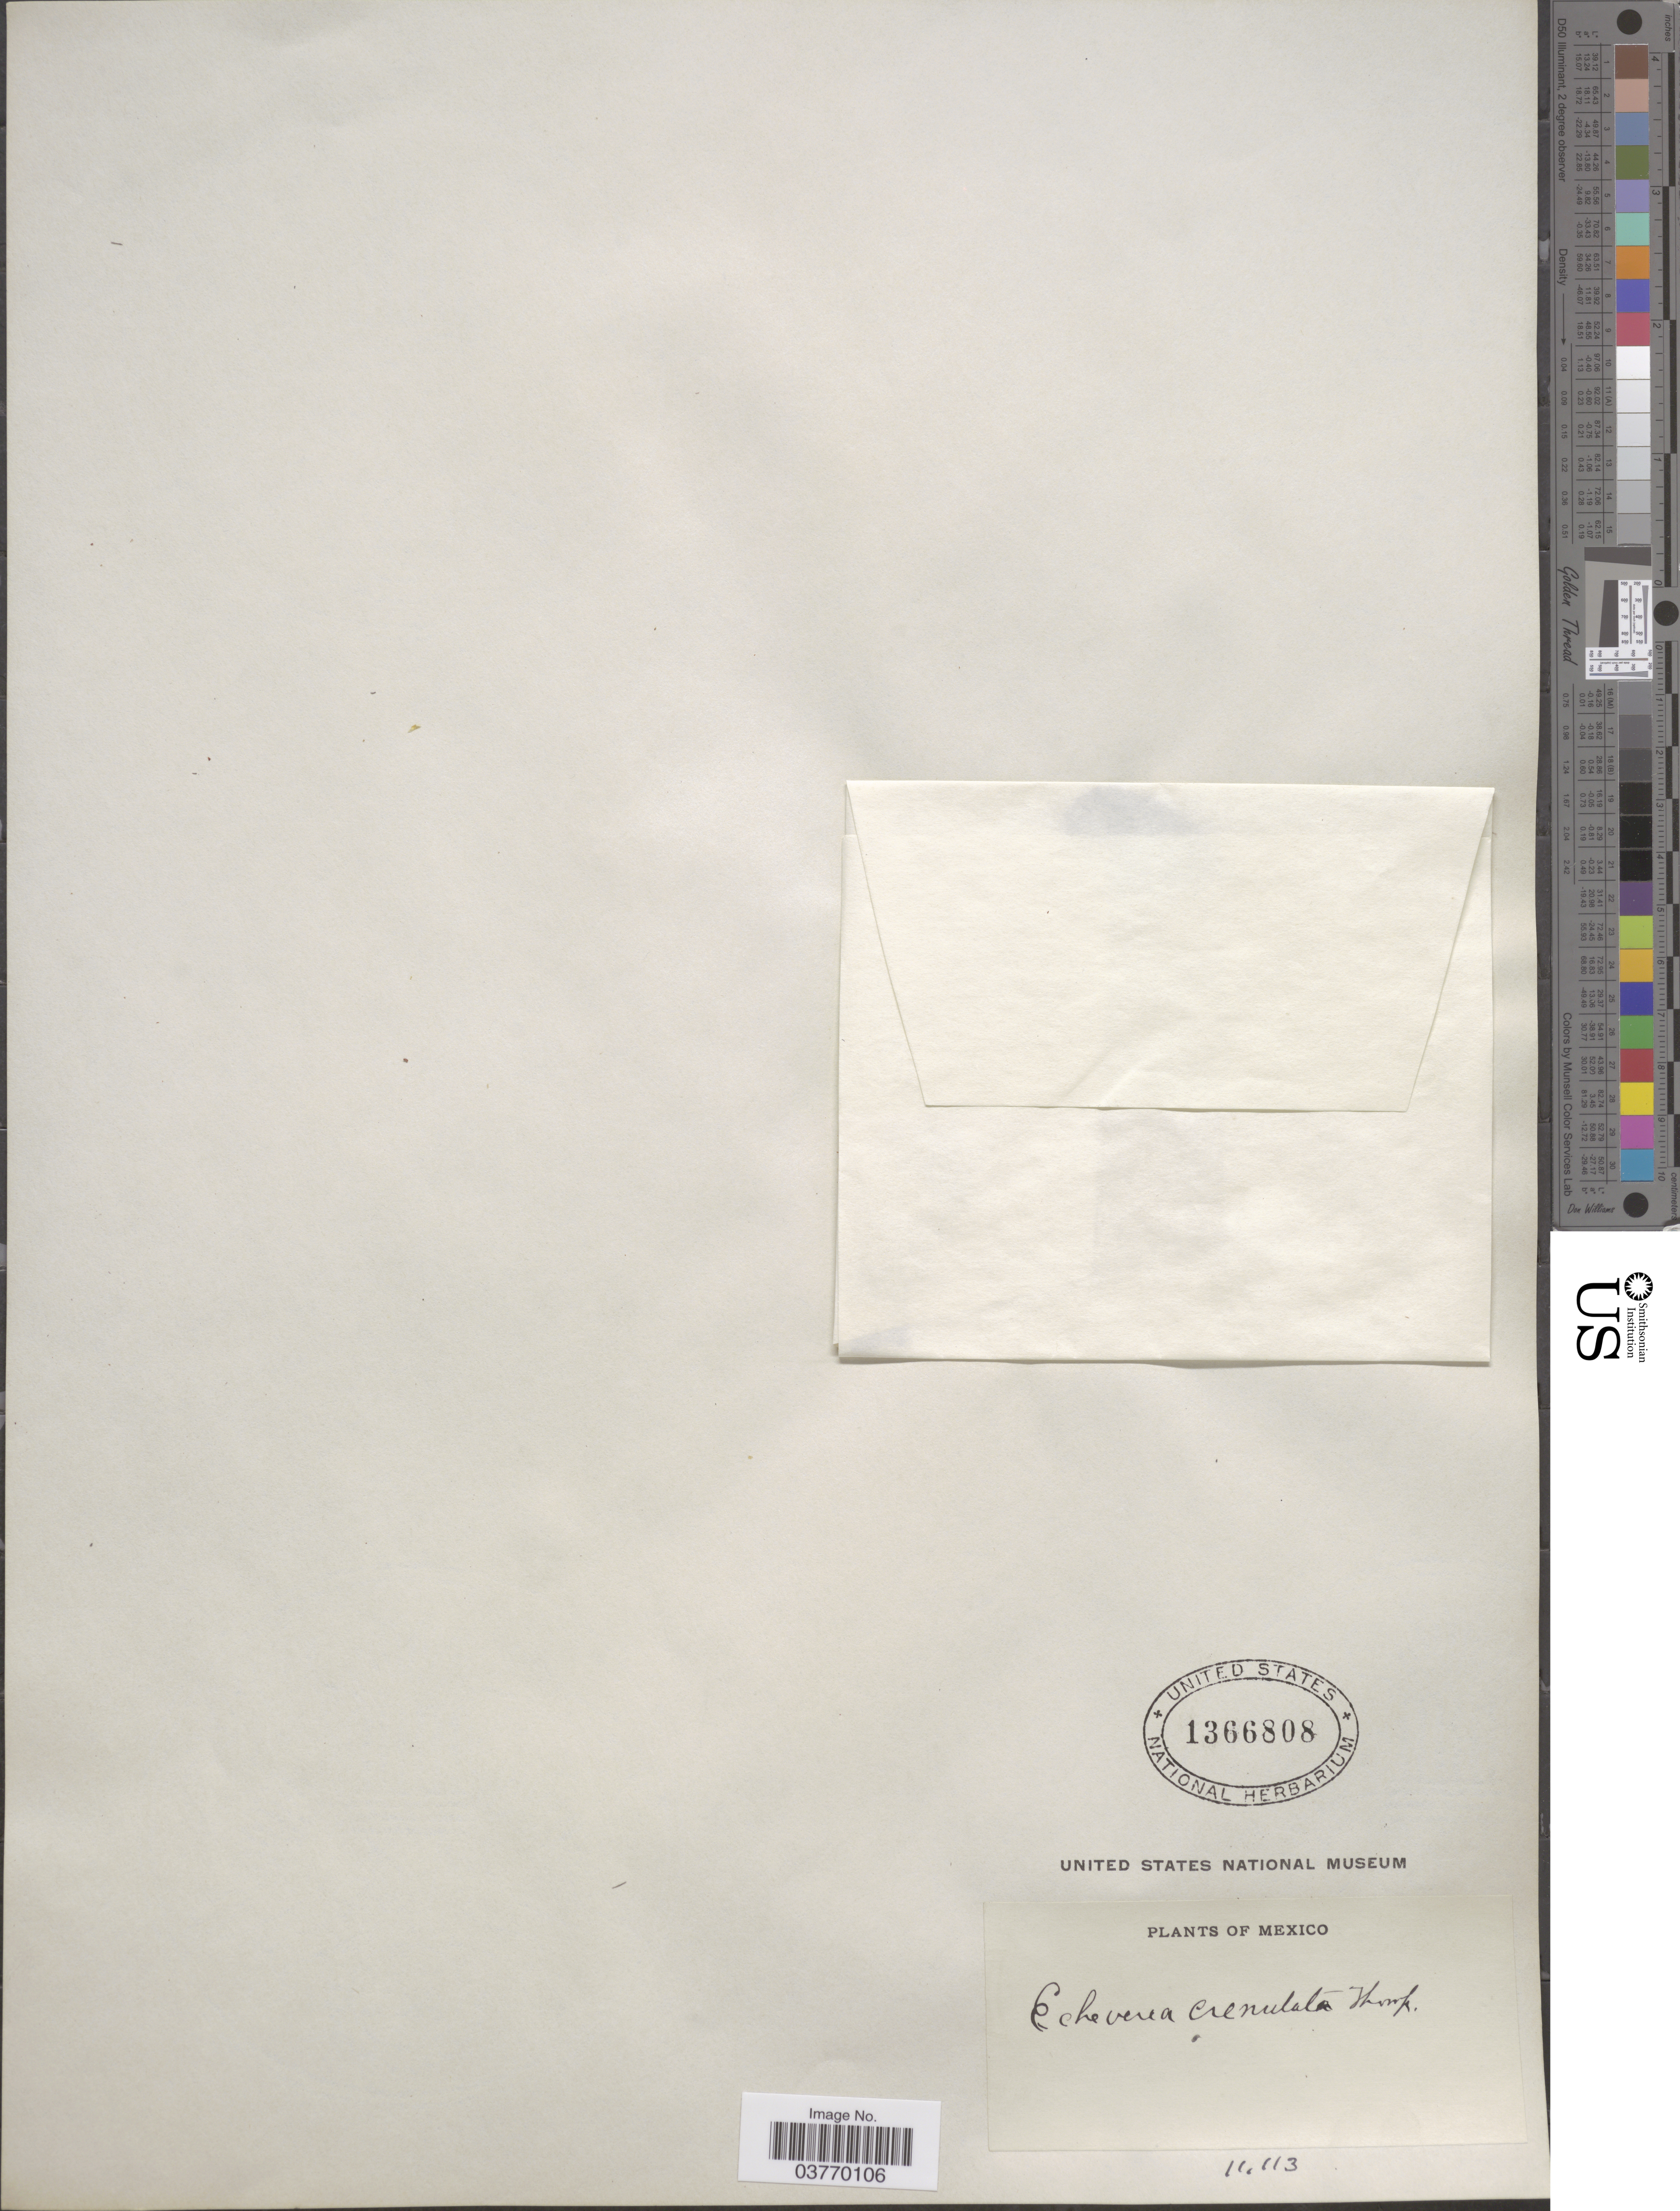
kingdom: Plantae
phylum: Tracheophyta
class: Magnoliopsida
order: Saxifragales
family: Crassulaceae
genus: Echeveria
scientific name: Echeveria crenulata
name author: Rose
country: Mexico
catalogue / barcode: US 1366808